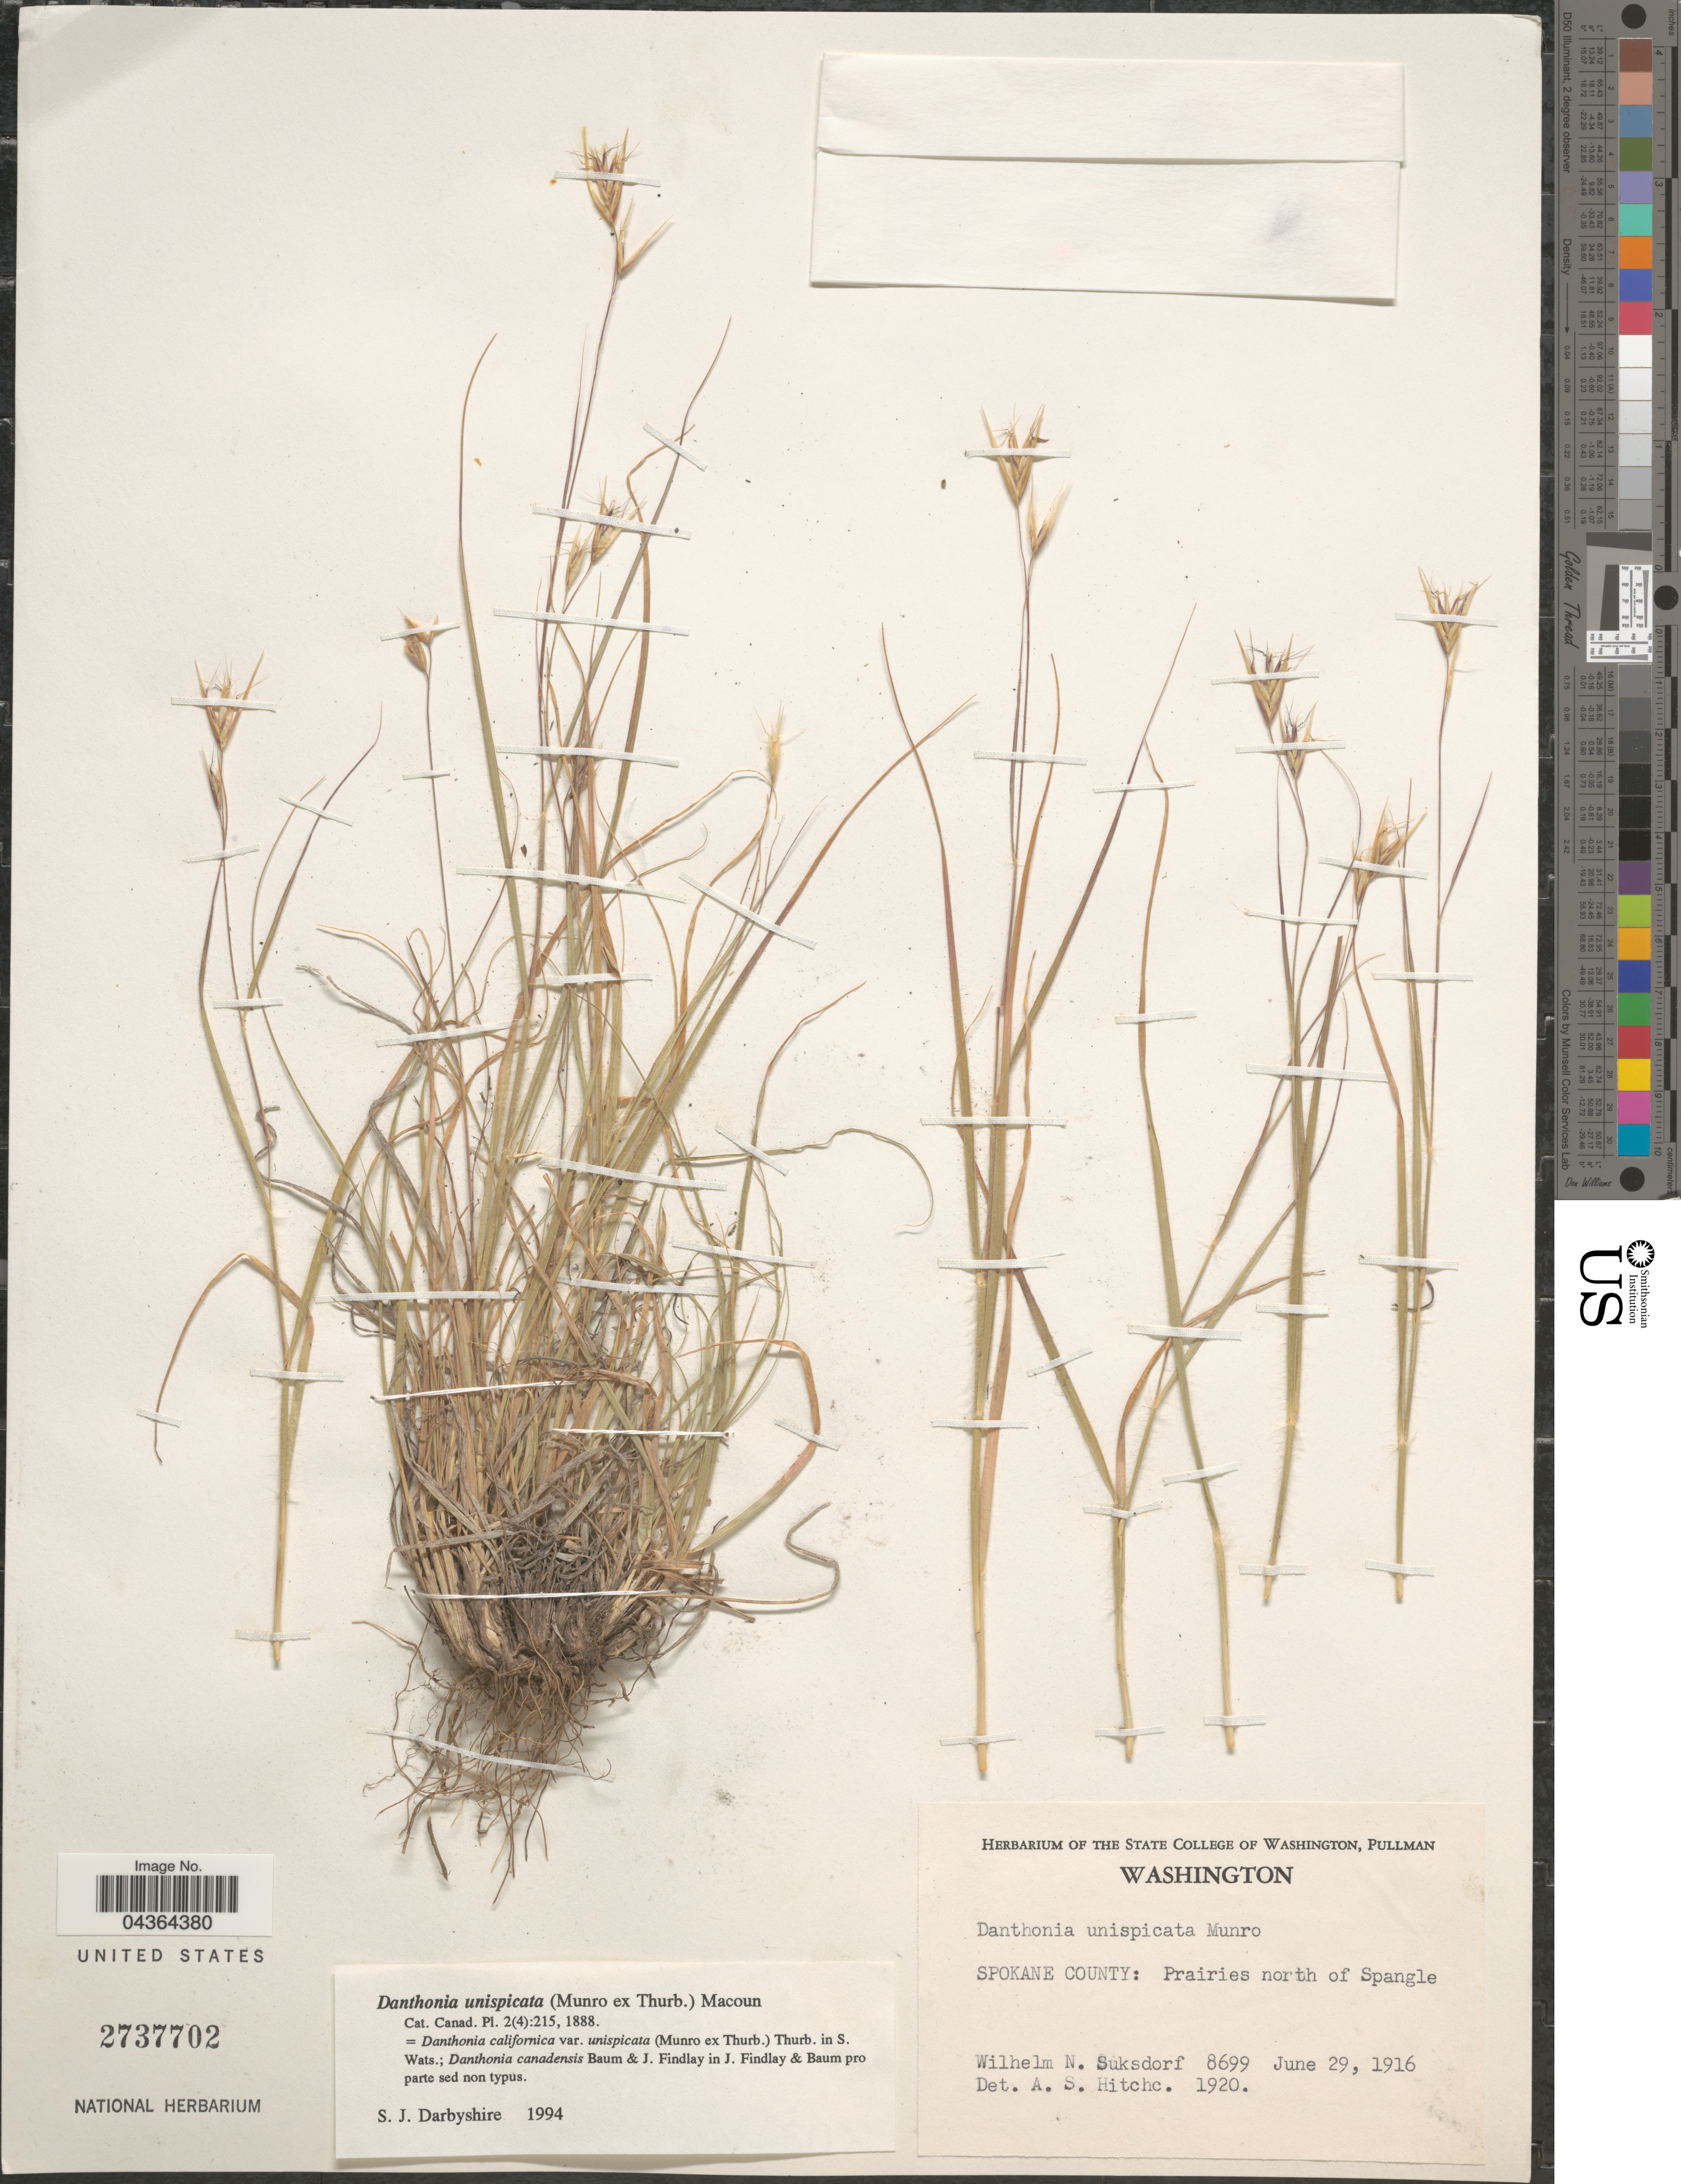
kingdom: Plantae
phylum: Tracheophyta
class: Liliopsida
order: Poales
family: Poaceae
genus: Danthonia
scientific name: Danthonia unispicata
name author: (Thurb.) Munro ex Macoun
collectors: W. N. Suksdorf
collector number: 8699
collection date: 1916-06-29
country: United States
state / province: Washington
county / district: Spokane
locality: Spokane County: Prairies north of Spangle.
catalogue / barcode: US 2737702